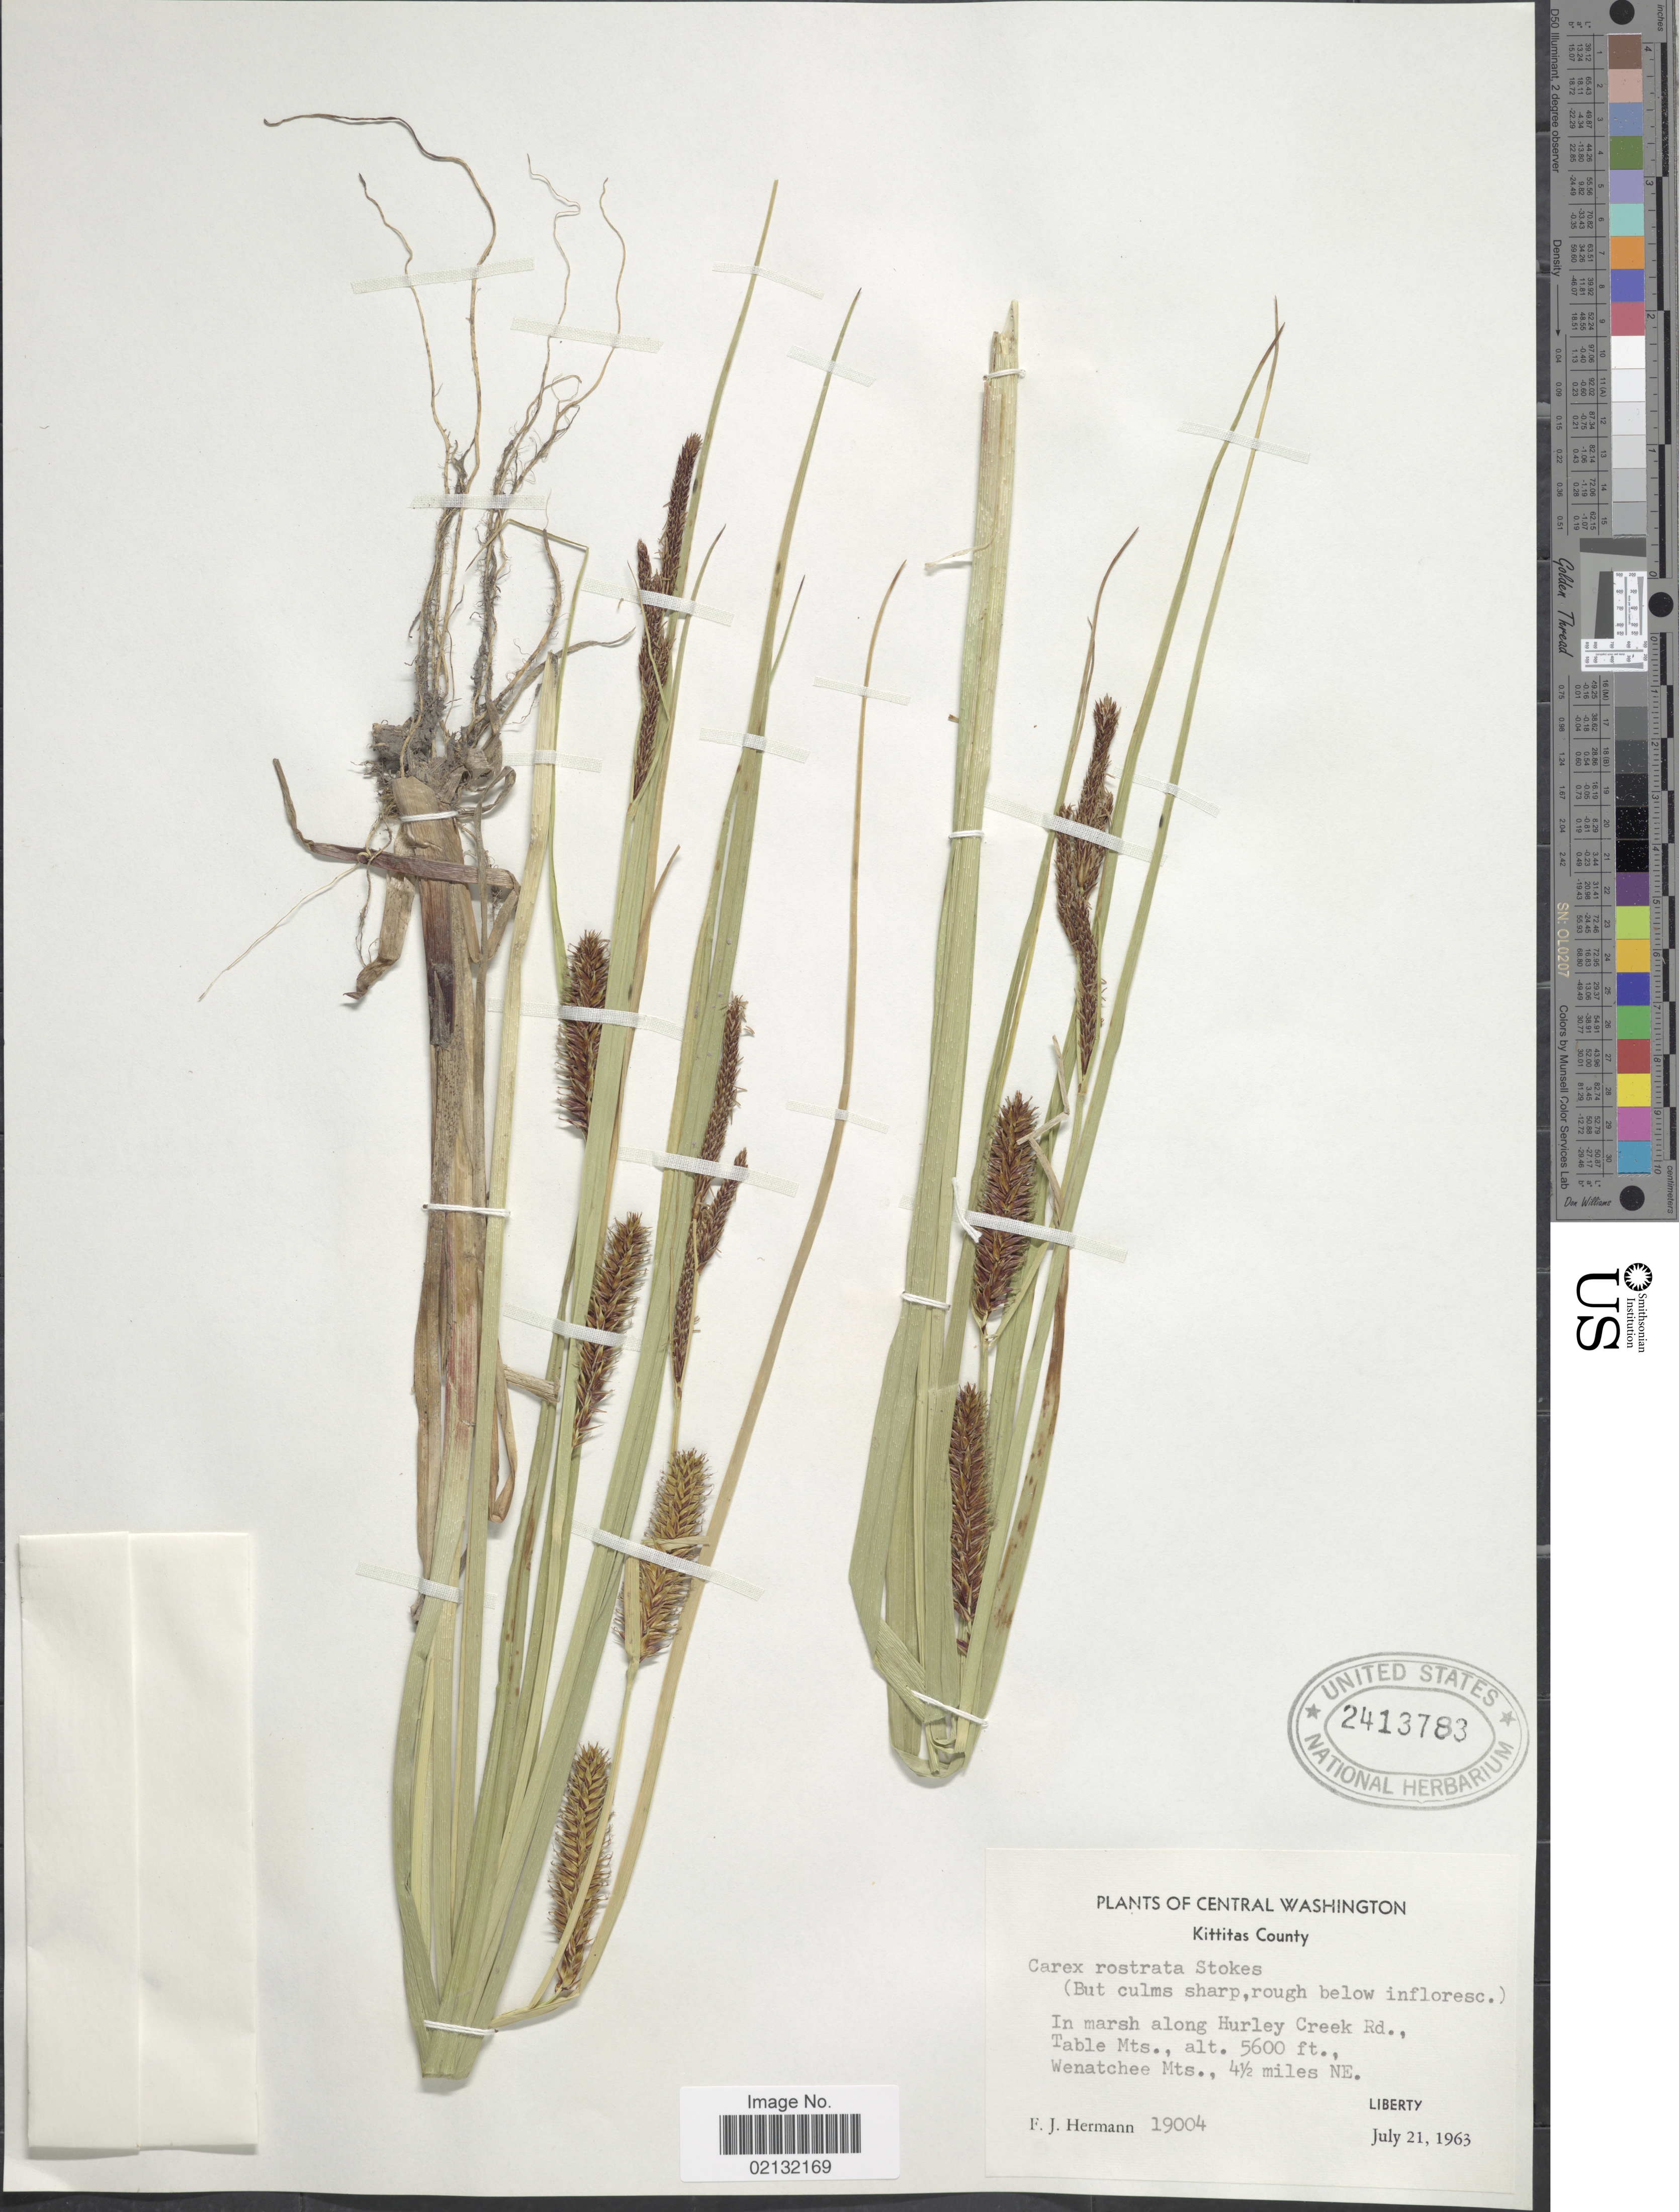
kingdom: Plantae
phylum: Tracheophyta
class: Liliopsida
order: Poales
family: Cyperaceae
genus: Carex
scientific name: Carex rostrata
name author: Stokes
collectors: F. J. Hermann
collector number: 19004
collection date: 1963-07-21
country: United States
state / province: Washington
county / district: Kittitas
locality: Central Washington, Kittitas County, In marsh along Hurley Creek Rd., Table Mts. Wenatchee Mts., 4½ miles NE.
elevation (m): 1707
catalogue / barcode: US 2413783